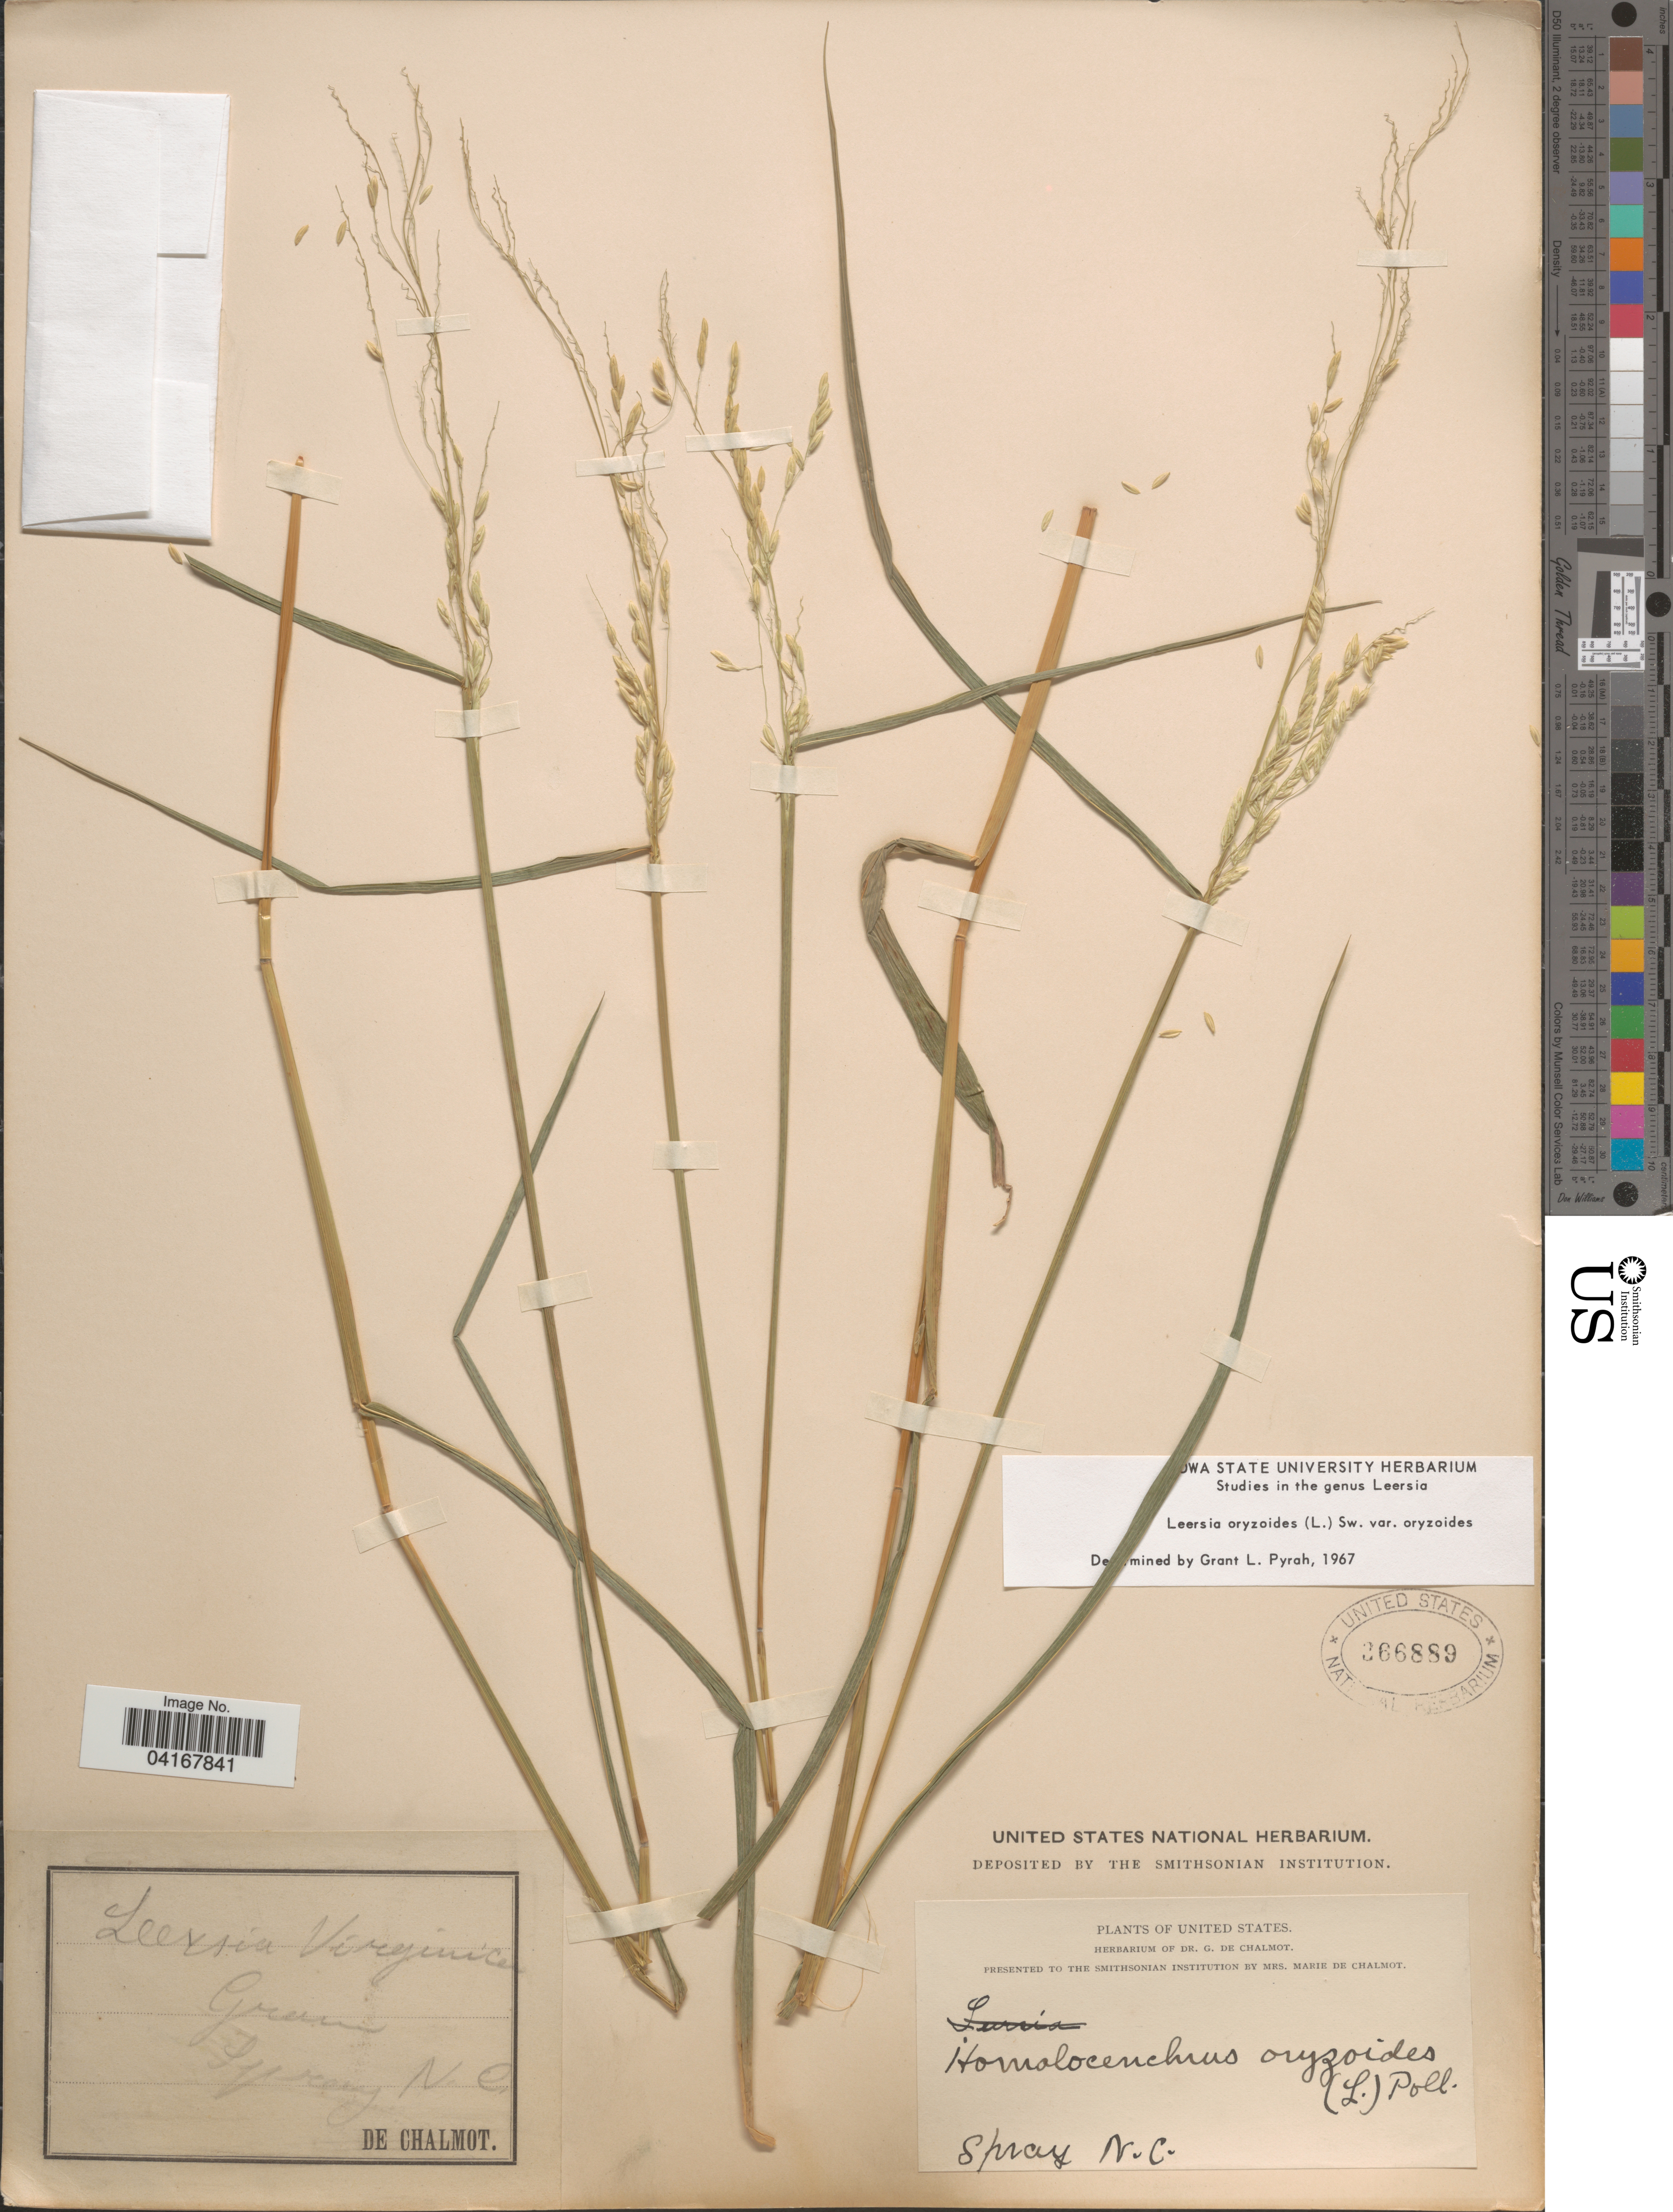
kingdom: Plantae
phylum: Tracheophyta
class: Liliopsida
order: Poales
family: Poaceae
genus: Leersia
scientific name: Leersia oryzoides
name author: (L.) Sw.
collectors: G. de Chalmot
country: United States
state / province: North Carolina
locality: Spray.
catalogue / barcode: US 366889